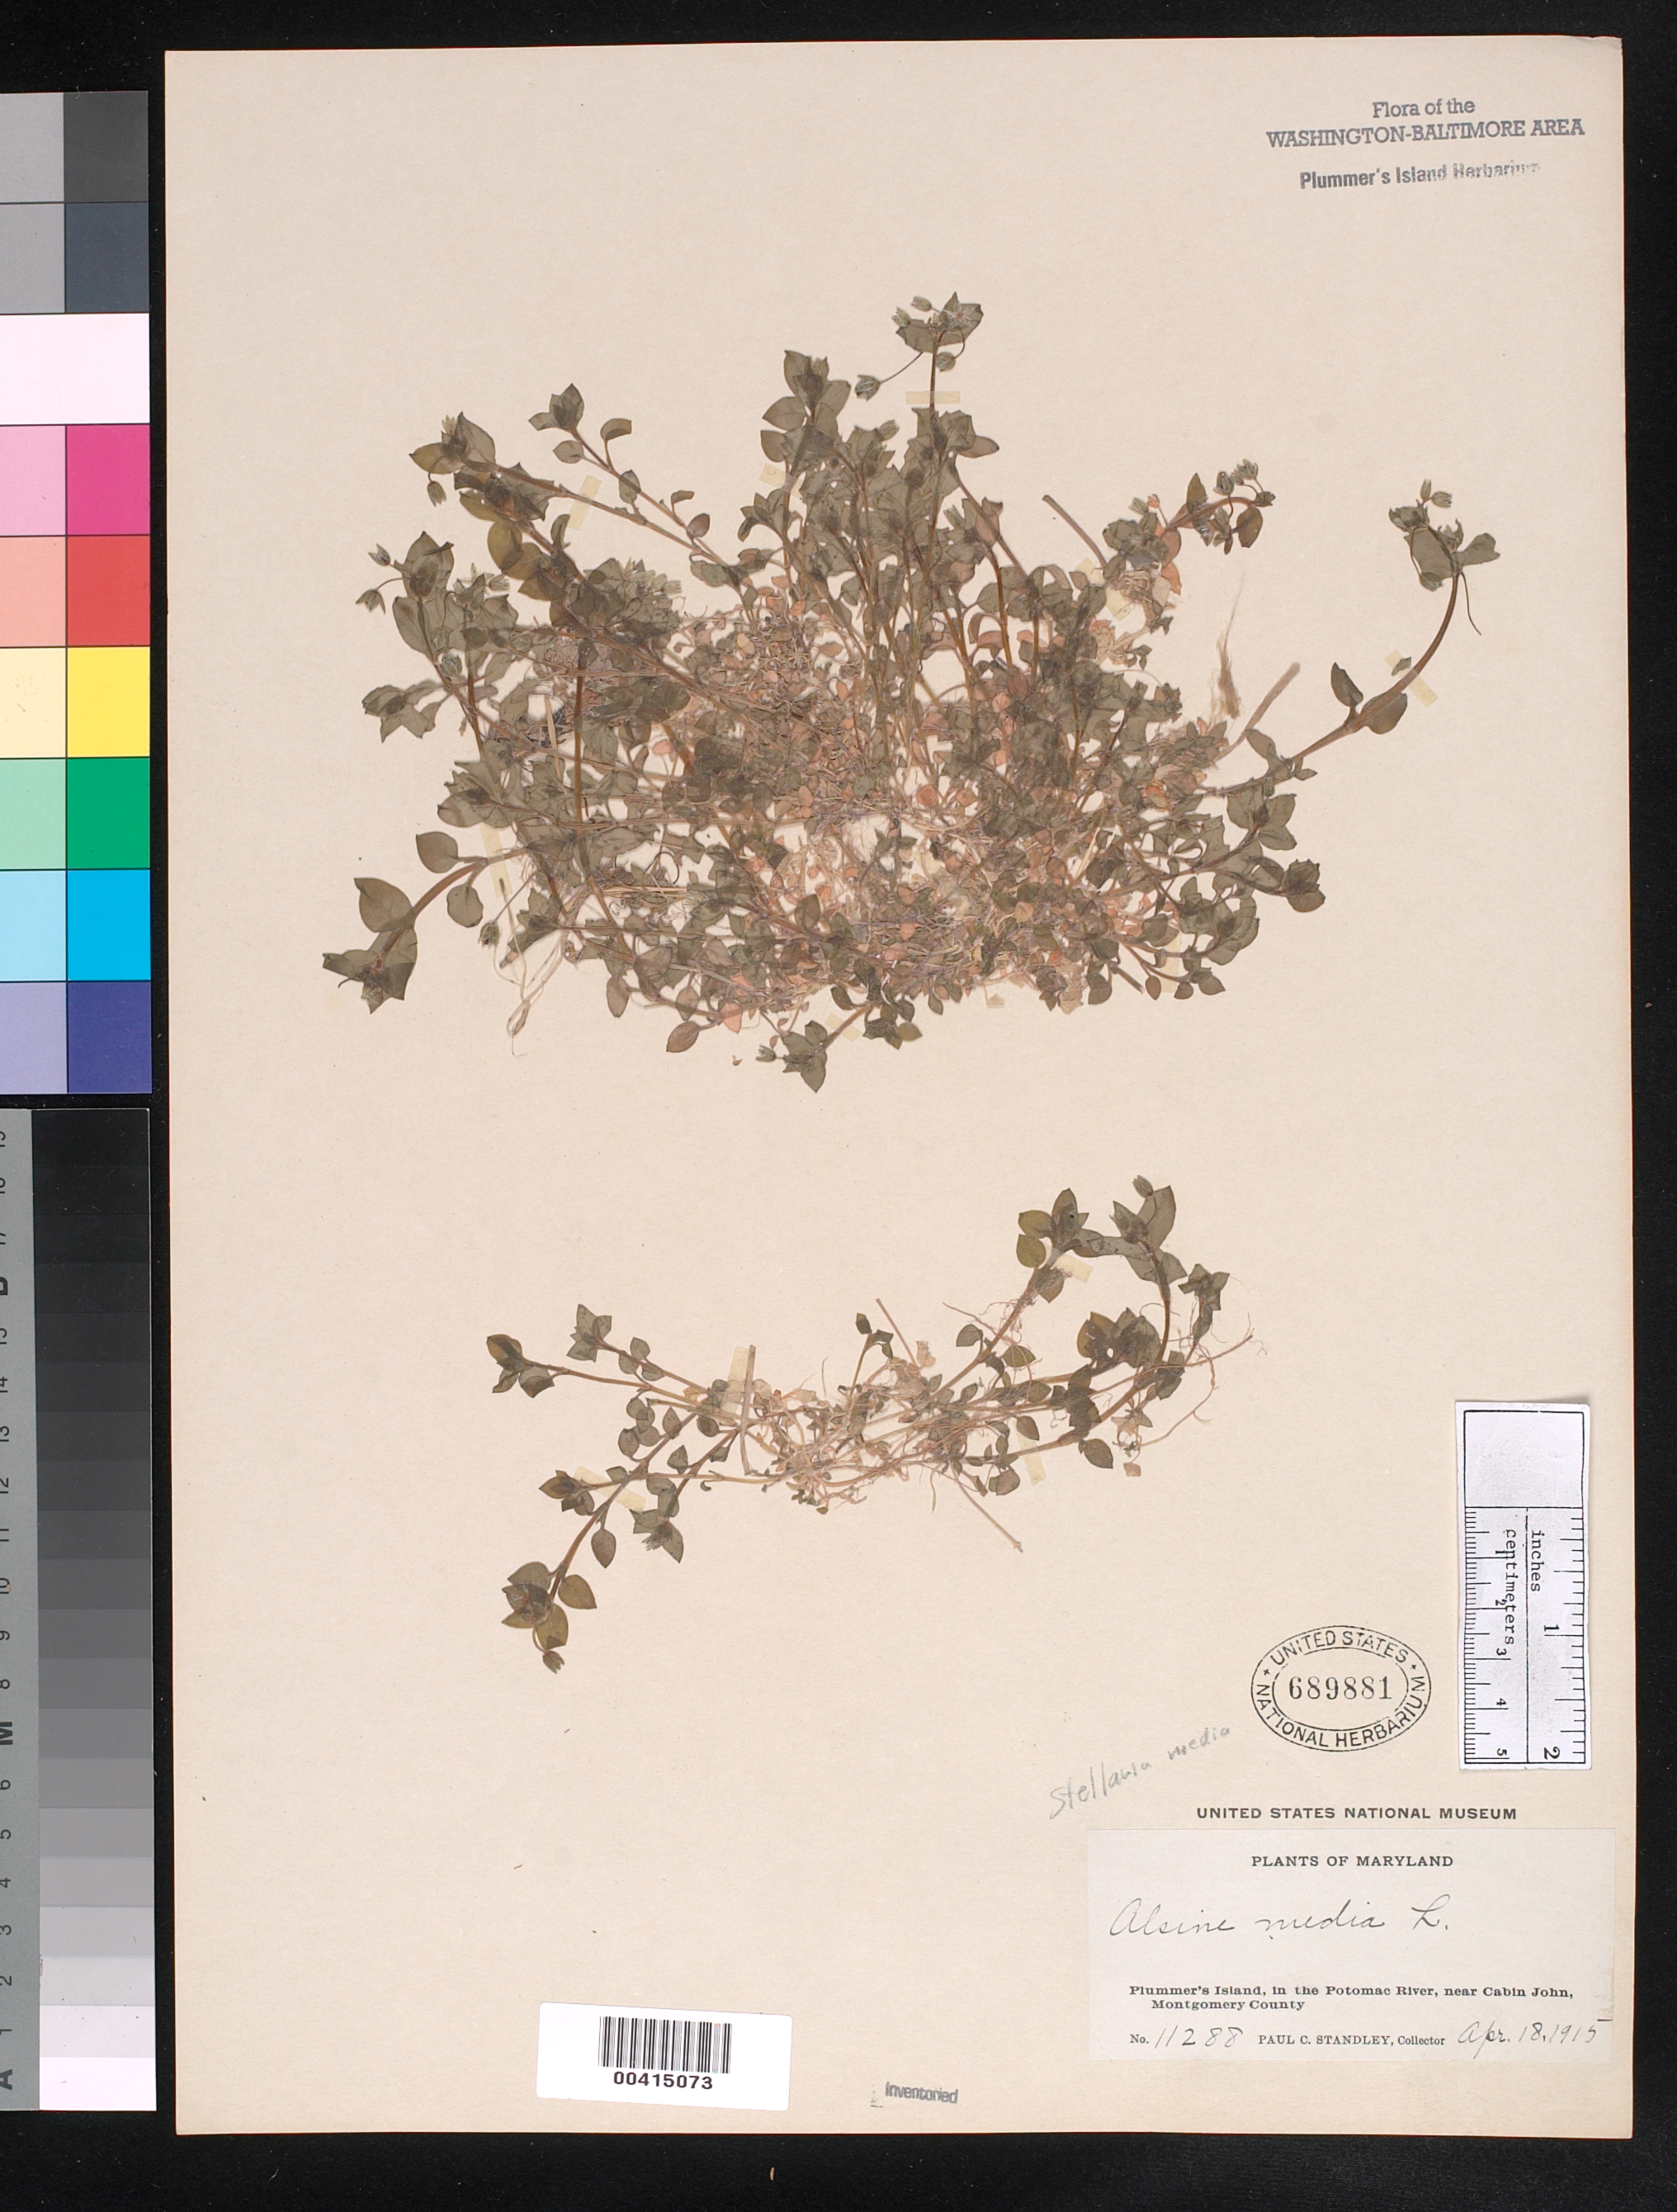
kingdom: Plantae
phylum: Tracheophyta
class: Magnoliopsida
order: Caryophyllales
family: Caryophyllaceae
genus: Stellaria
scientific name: Stellaria media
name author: (L.) Vill.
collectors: P. C. Standley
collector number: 11288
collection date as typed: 18 Apr 1915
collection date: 1915-04-18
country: United States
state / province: Maryland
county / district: Montgomery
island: Plummers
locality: Plummer's Island C. & O. Canal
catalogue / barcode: US 689881